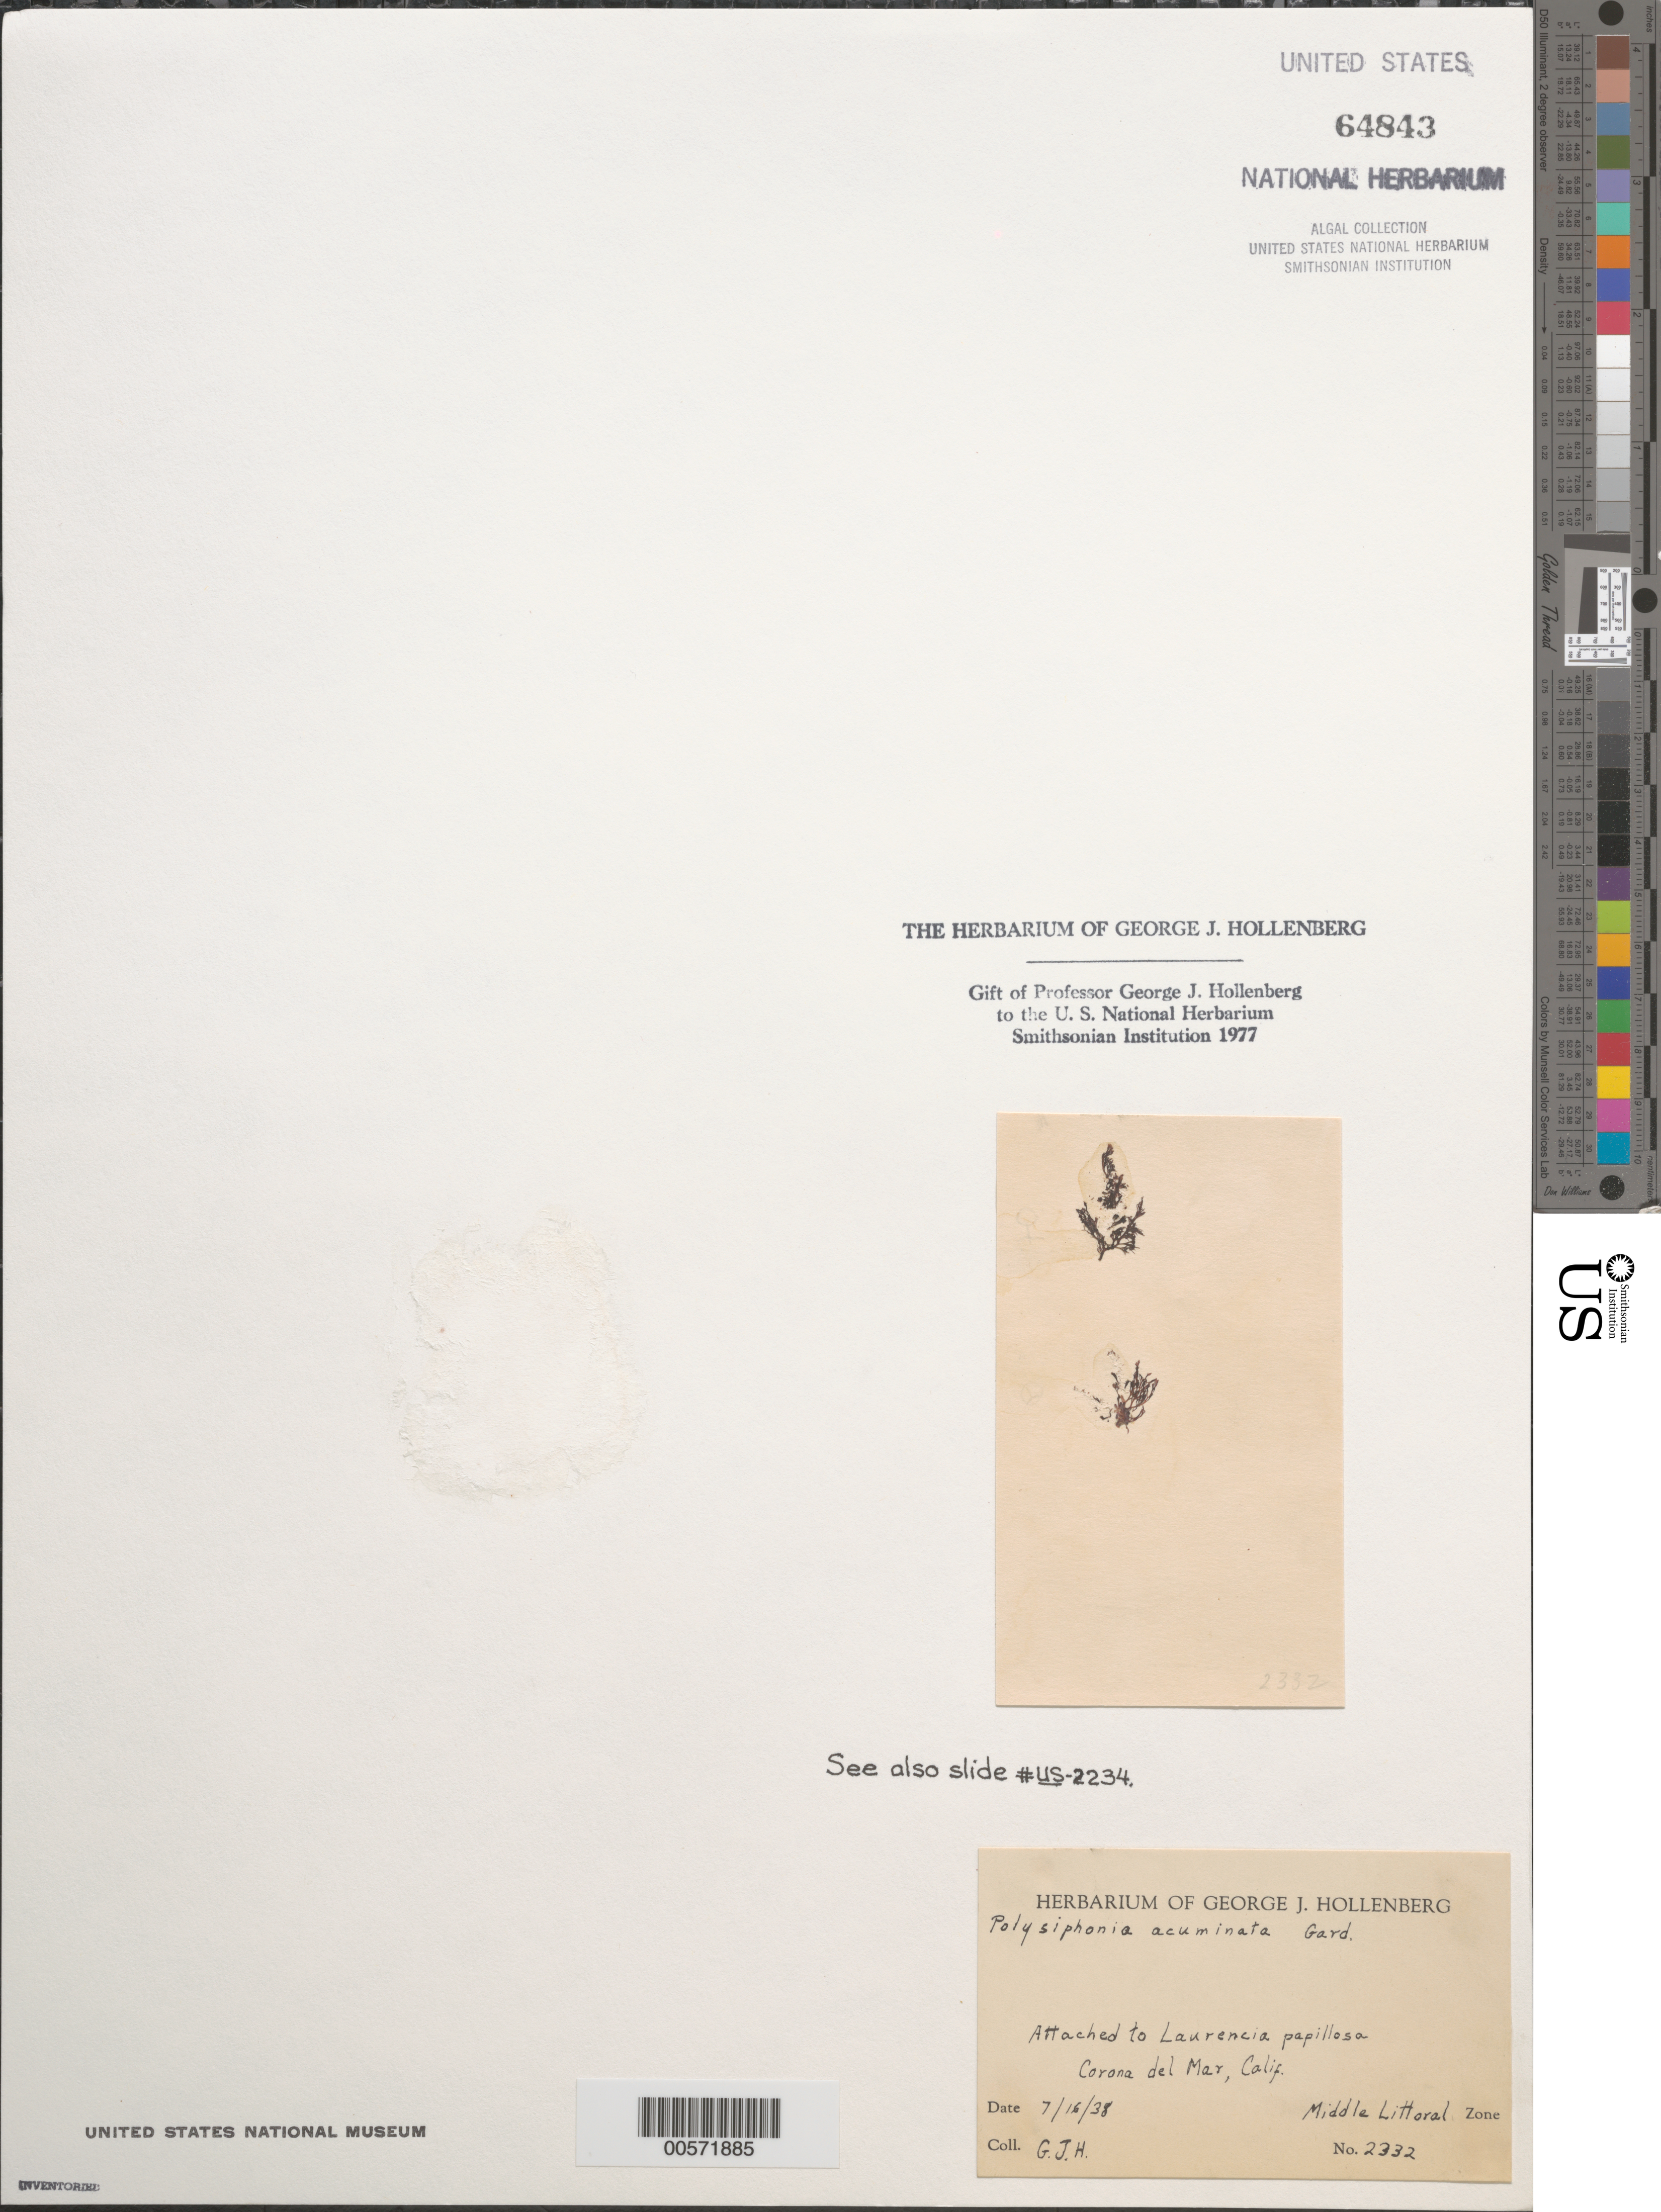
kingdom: Plantae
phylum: Rhodophyta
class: Florideophyceae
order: Ceramiales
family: Rhodomelaceae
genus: Polysiphonia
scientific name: Polysiphonia acuminata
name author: N.L. Gardner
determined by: Hollenberg, George J.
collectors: G. Hollenberg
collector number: NLG 2332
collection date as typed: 16 Jul 1938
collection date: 1938-07-16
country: United States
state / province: California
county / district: Orange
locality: Corona del Mar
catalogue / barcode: US 64843